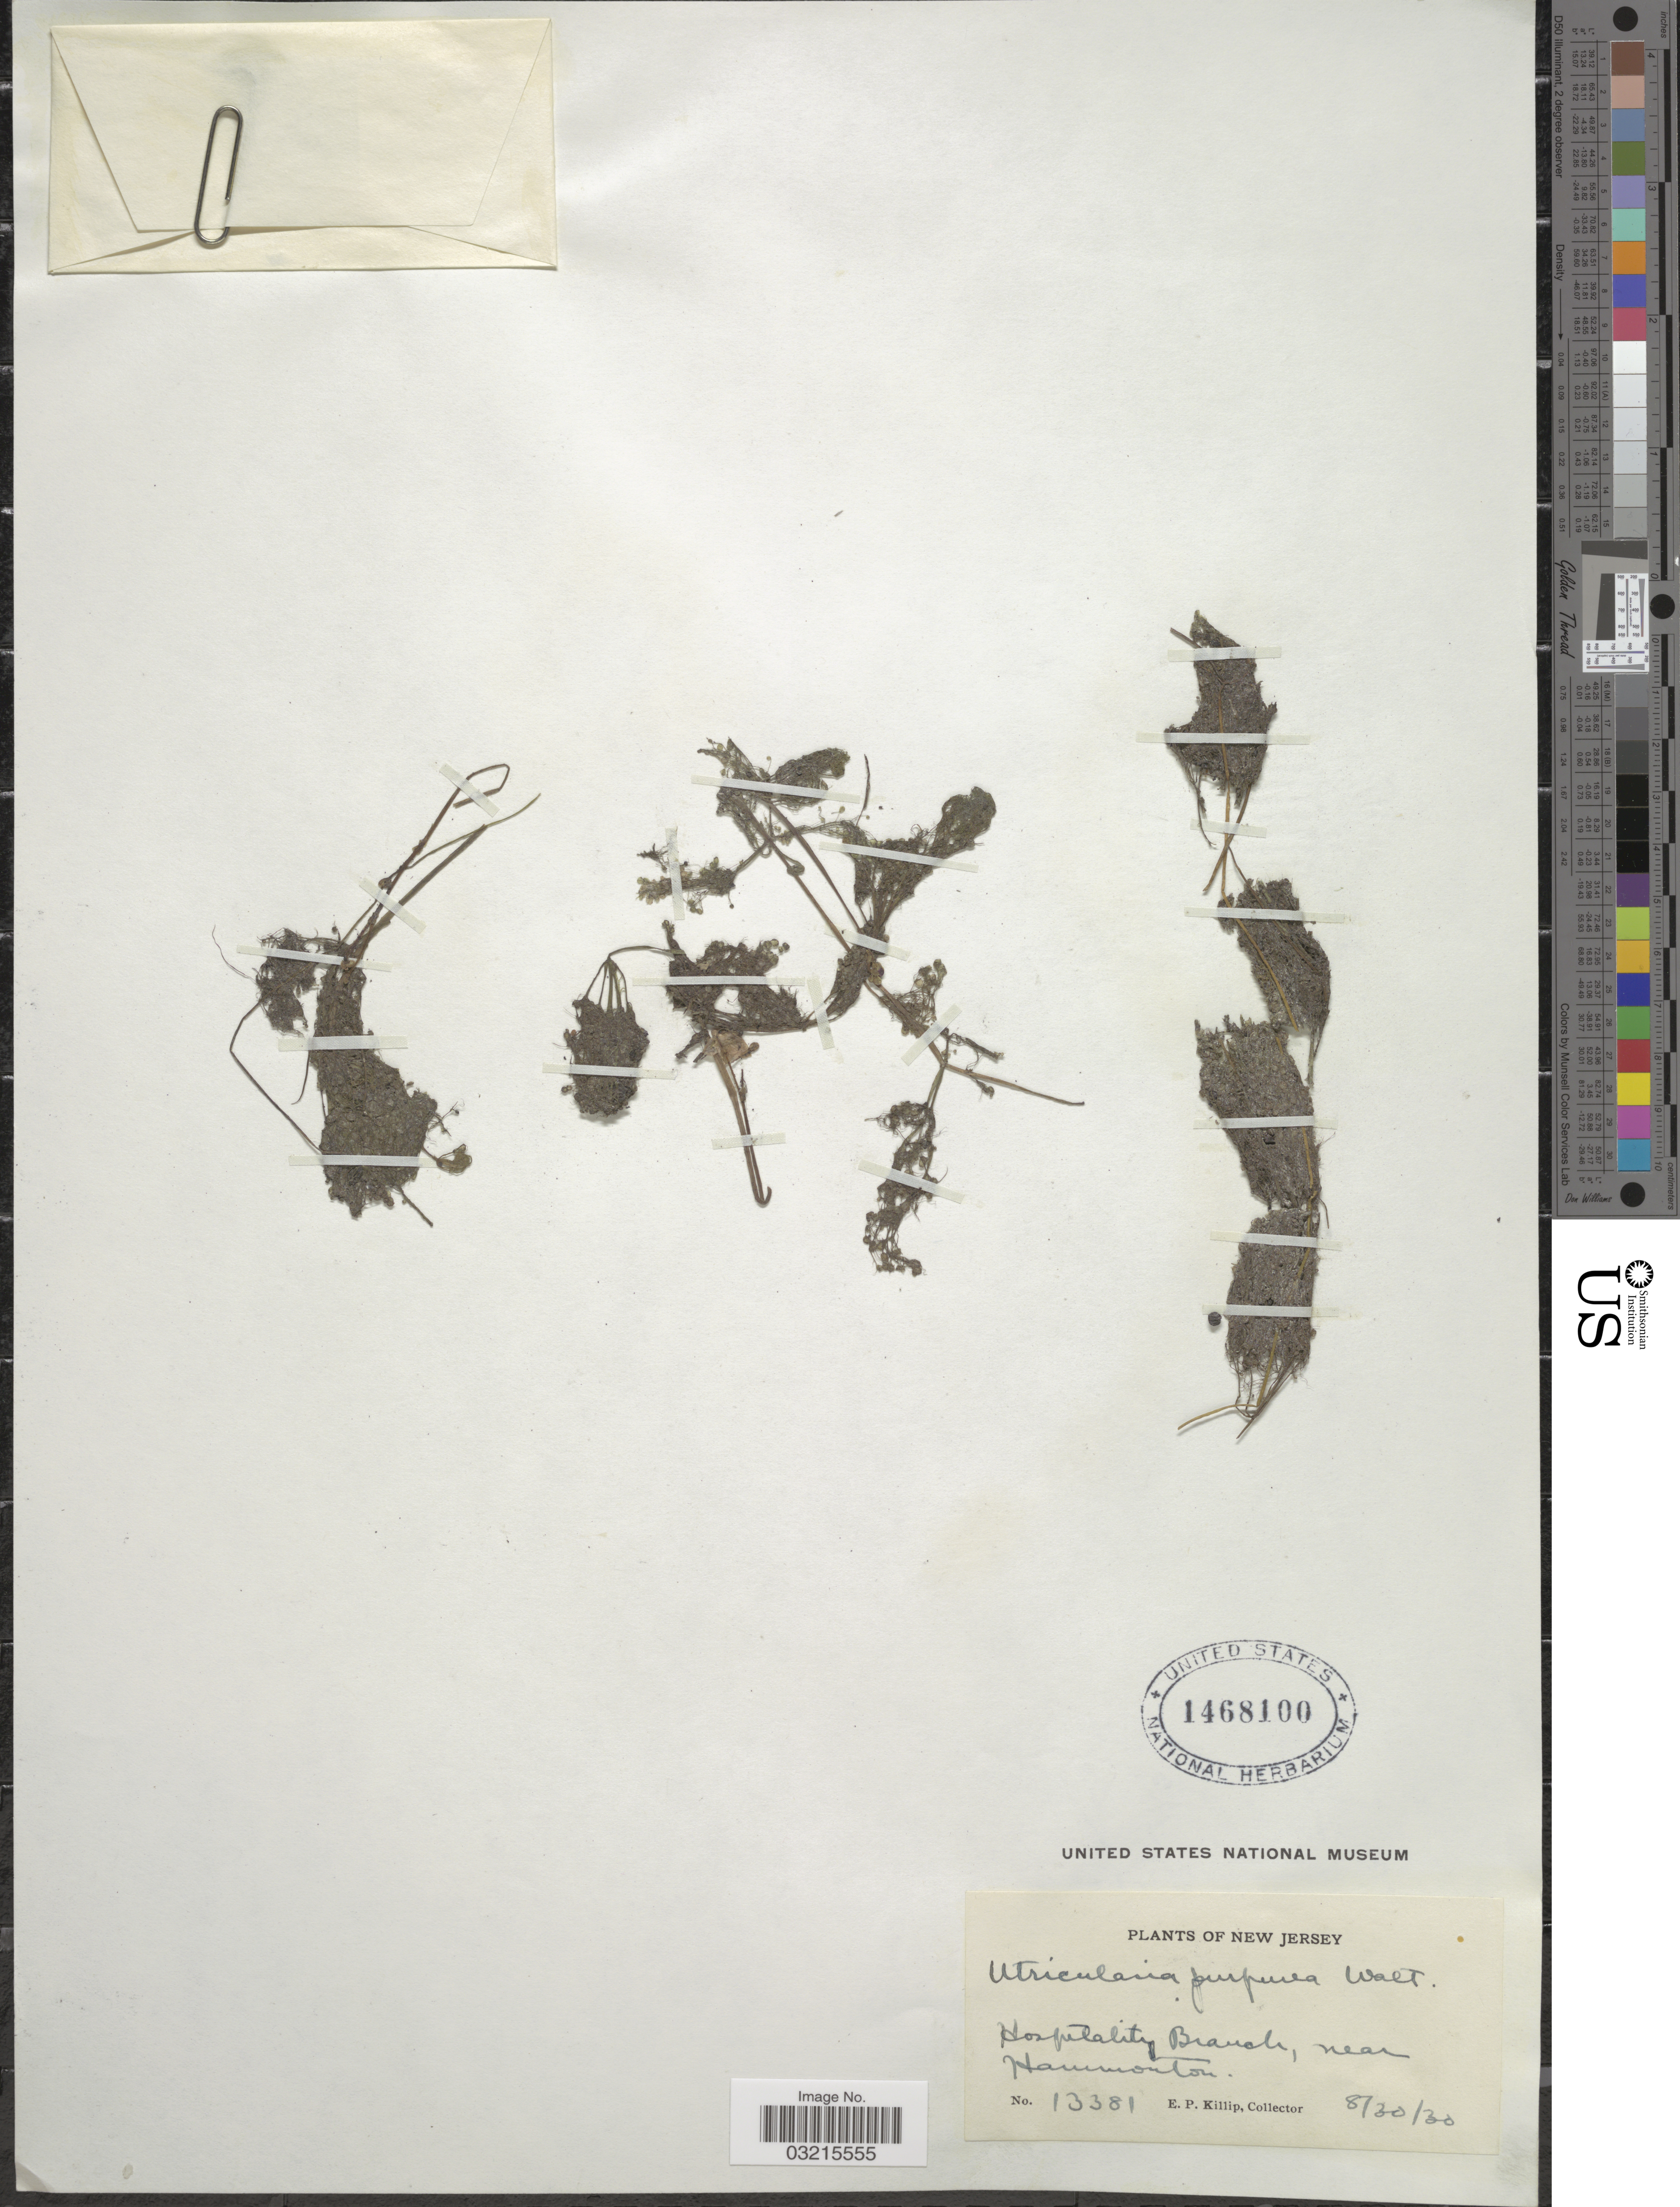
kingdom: Plantae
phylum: Tracheophyta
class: Magnoliopsida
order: Lamiales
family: Lentibulariaceae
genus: Utricularia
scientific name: Utricularia purpurea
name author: Walter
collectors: E. P. Killip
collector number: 13381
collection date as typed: Transcribed d/m/y: 30/8/30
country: United States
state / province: New Jersey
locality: Hospitality Branch, near Hammonton.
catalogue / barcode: US 1468100